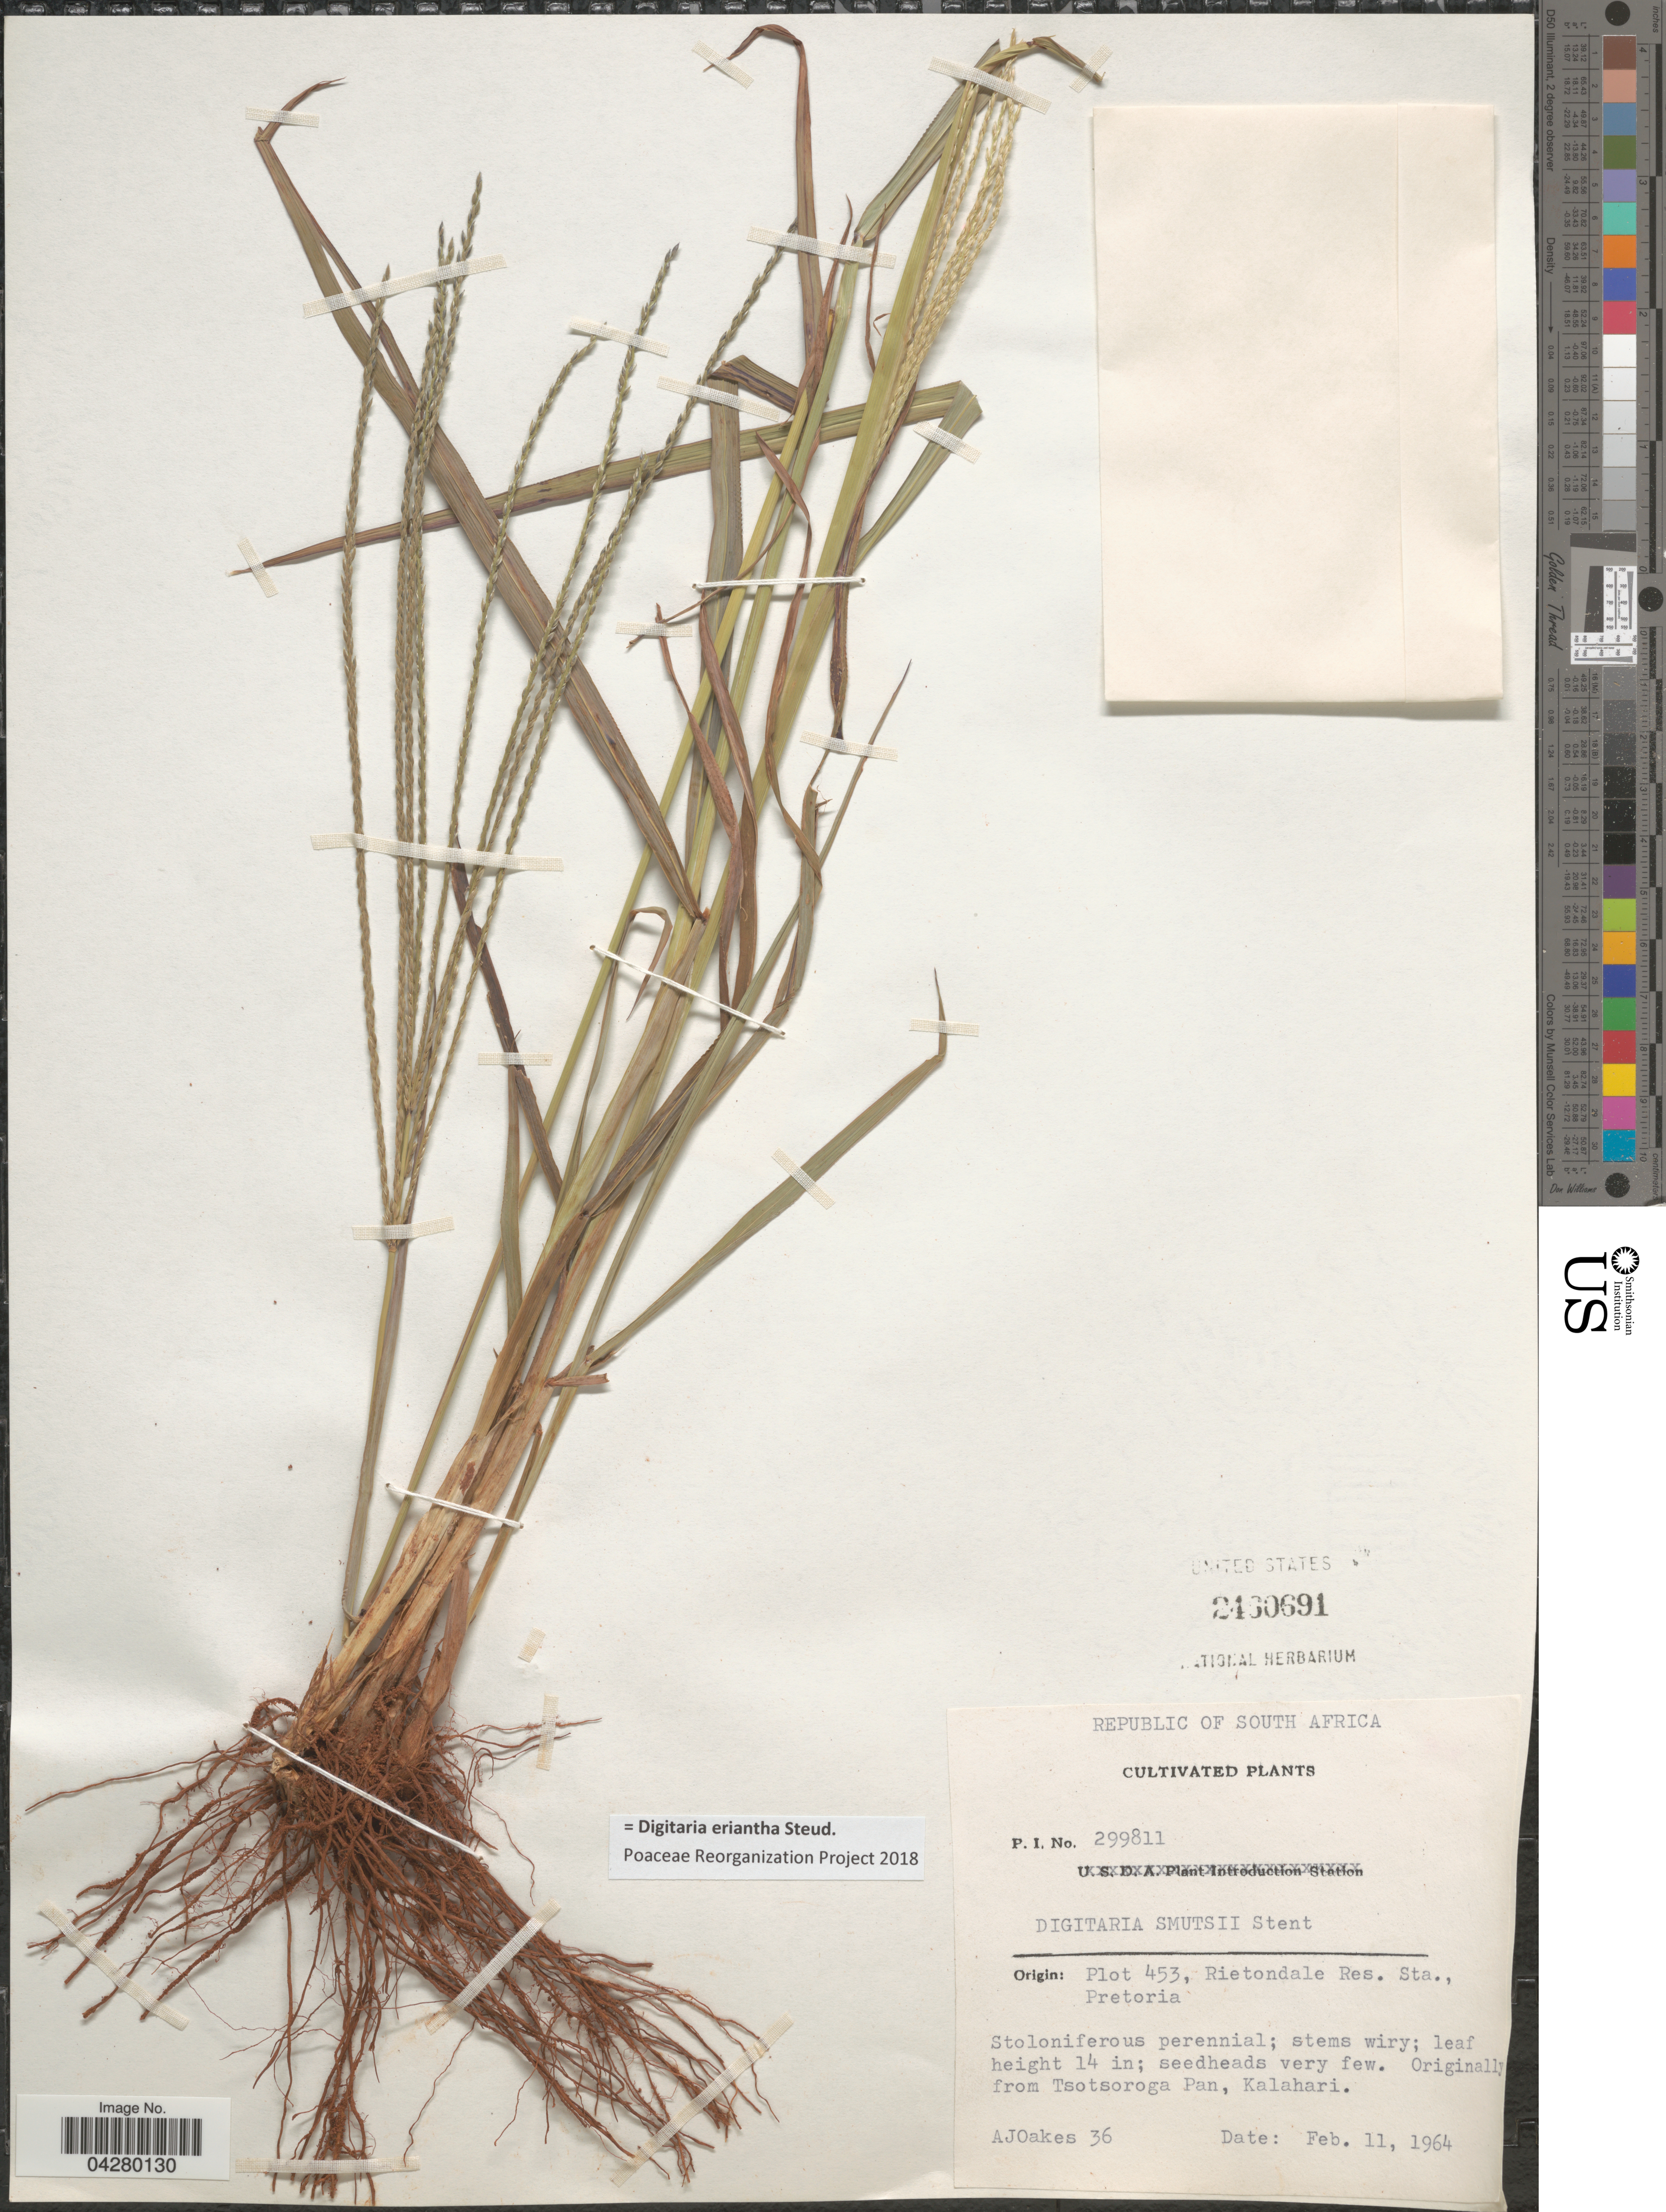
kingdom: Plantae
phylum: Tracheophyta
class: Liliopsida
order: Poales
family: Poaceae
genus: Digitaria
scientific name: Digitaria eriantha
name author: Steud.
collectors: A. Oakes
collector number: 36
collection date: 1964-02-11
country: South Africa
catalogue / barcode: US 2460691